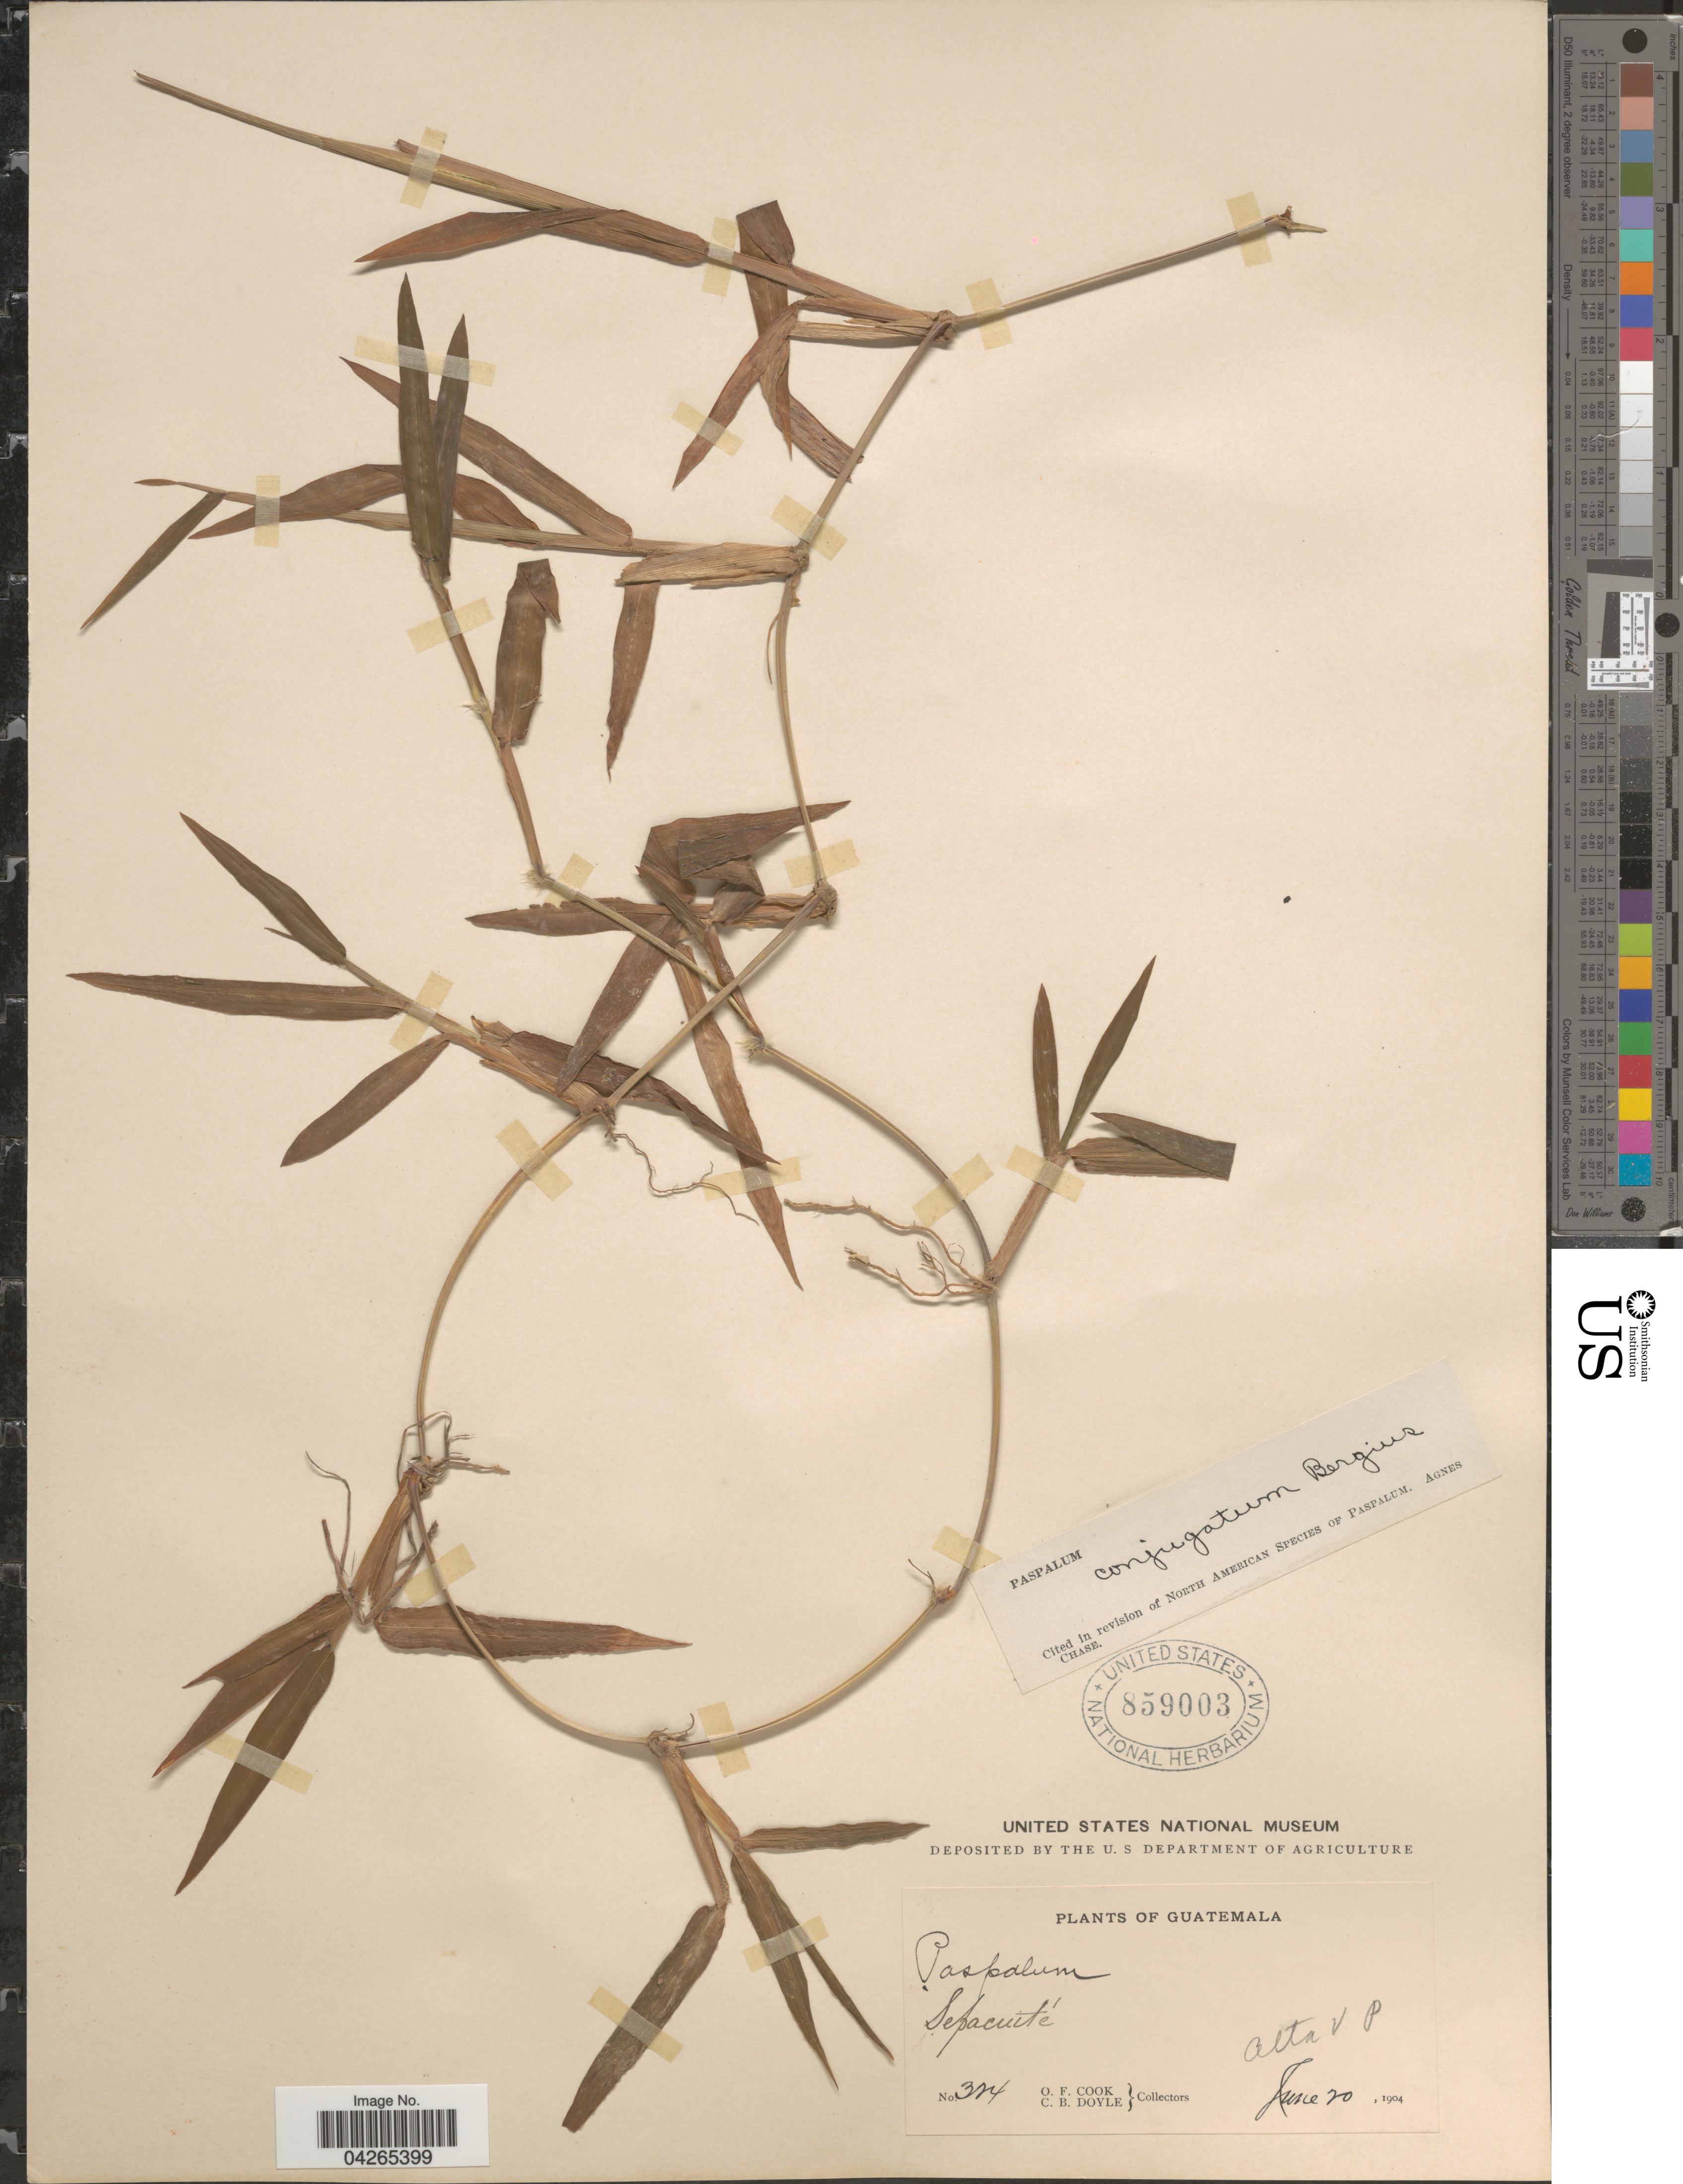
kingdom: Plantae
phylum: Tracheophyta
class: Liliopsida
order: Poales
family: Poaceae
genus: Paspalum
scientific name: Paspalum conjugatum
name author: P.J. Bergius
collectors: O. F. Cook & C. Doyle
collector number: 324*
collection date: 1904-06-20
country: Guatemala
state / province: Alta Verapaz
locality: Sepacuité. Alta V P.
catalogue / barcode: US 859003